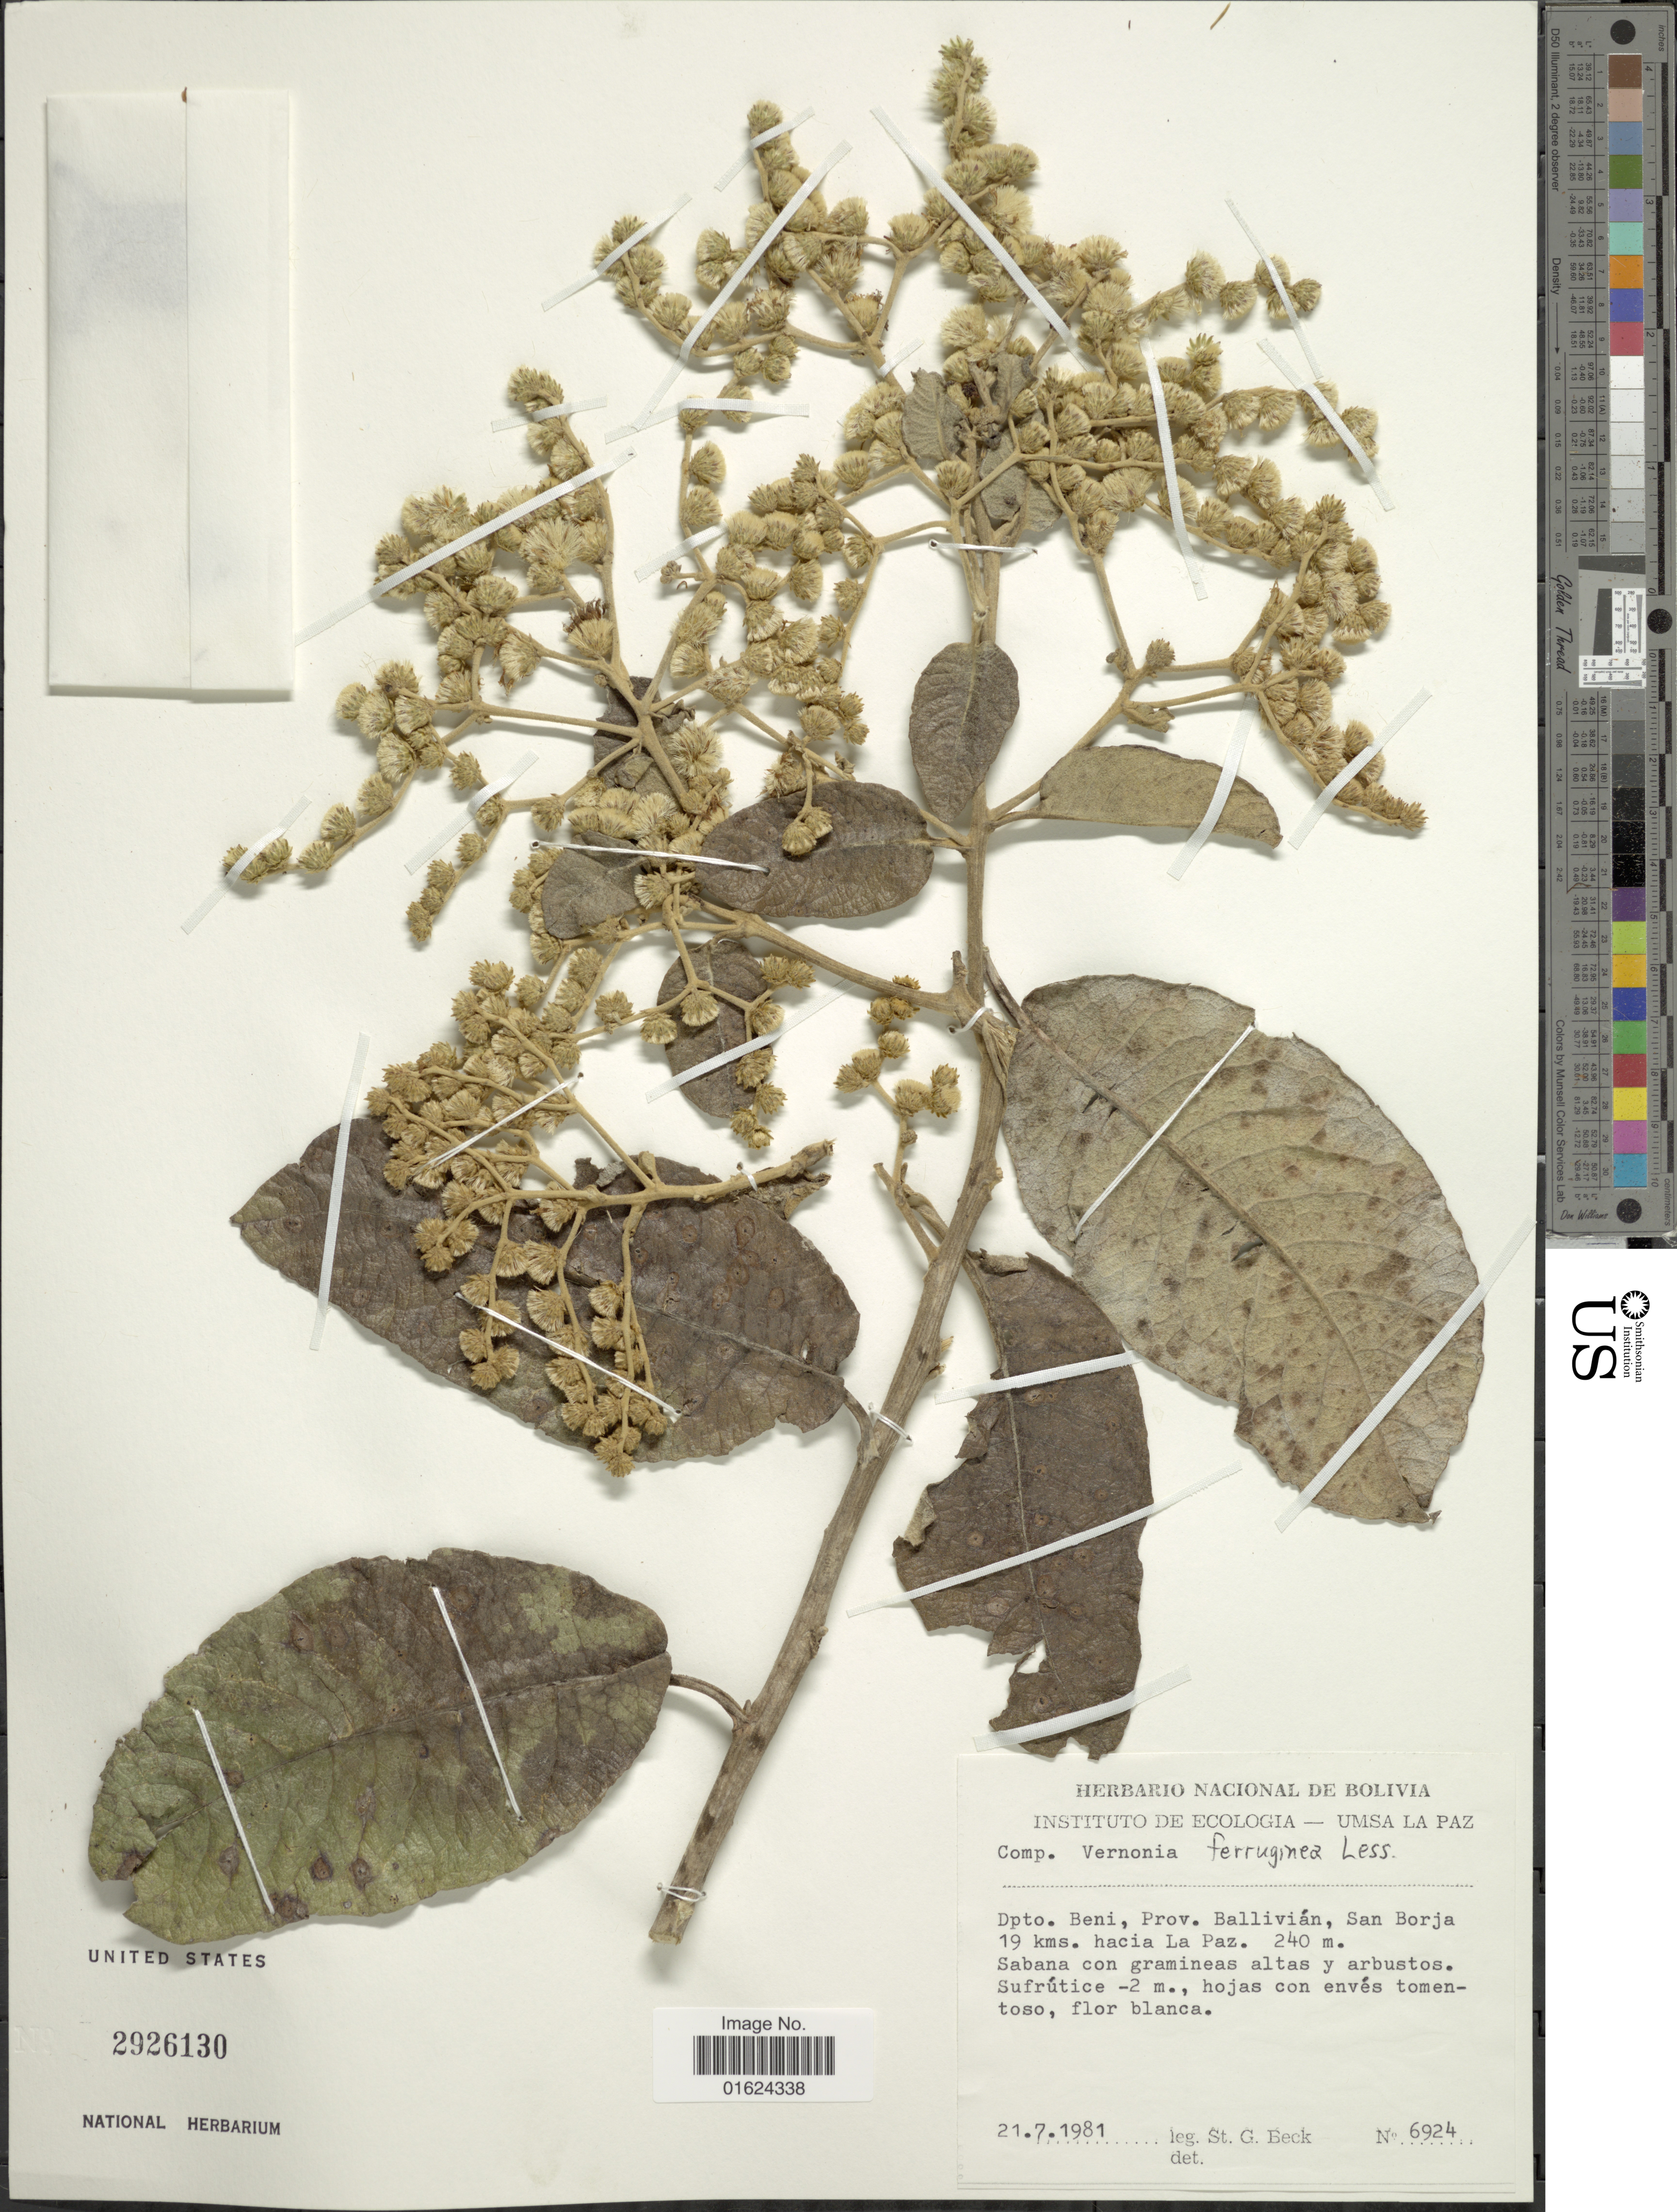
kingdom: Plantae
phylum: Tracheophyta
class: Magnoliopsida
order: Asterales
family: Asteraceae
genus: Vernonanthura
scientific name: Vernonanthura ferruginea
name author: (Less.) H. Rob.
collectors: S. G. Beck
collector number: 6924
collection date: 1981-07-27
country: Bolivia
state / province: Beni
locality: Dpto. Beni. Prov. Ballivian, San Borja 19 kms, hacia La Paz.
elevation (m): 240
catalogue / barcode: US 2926130